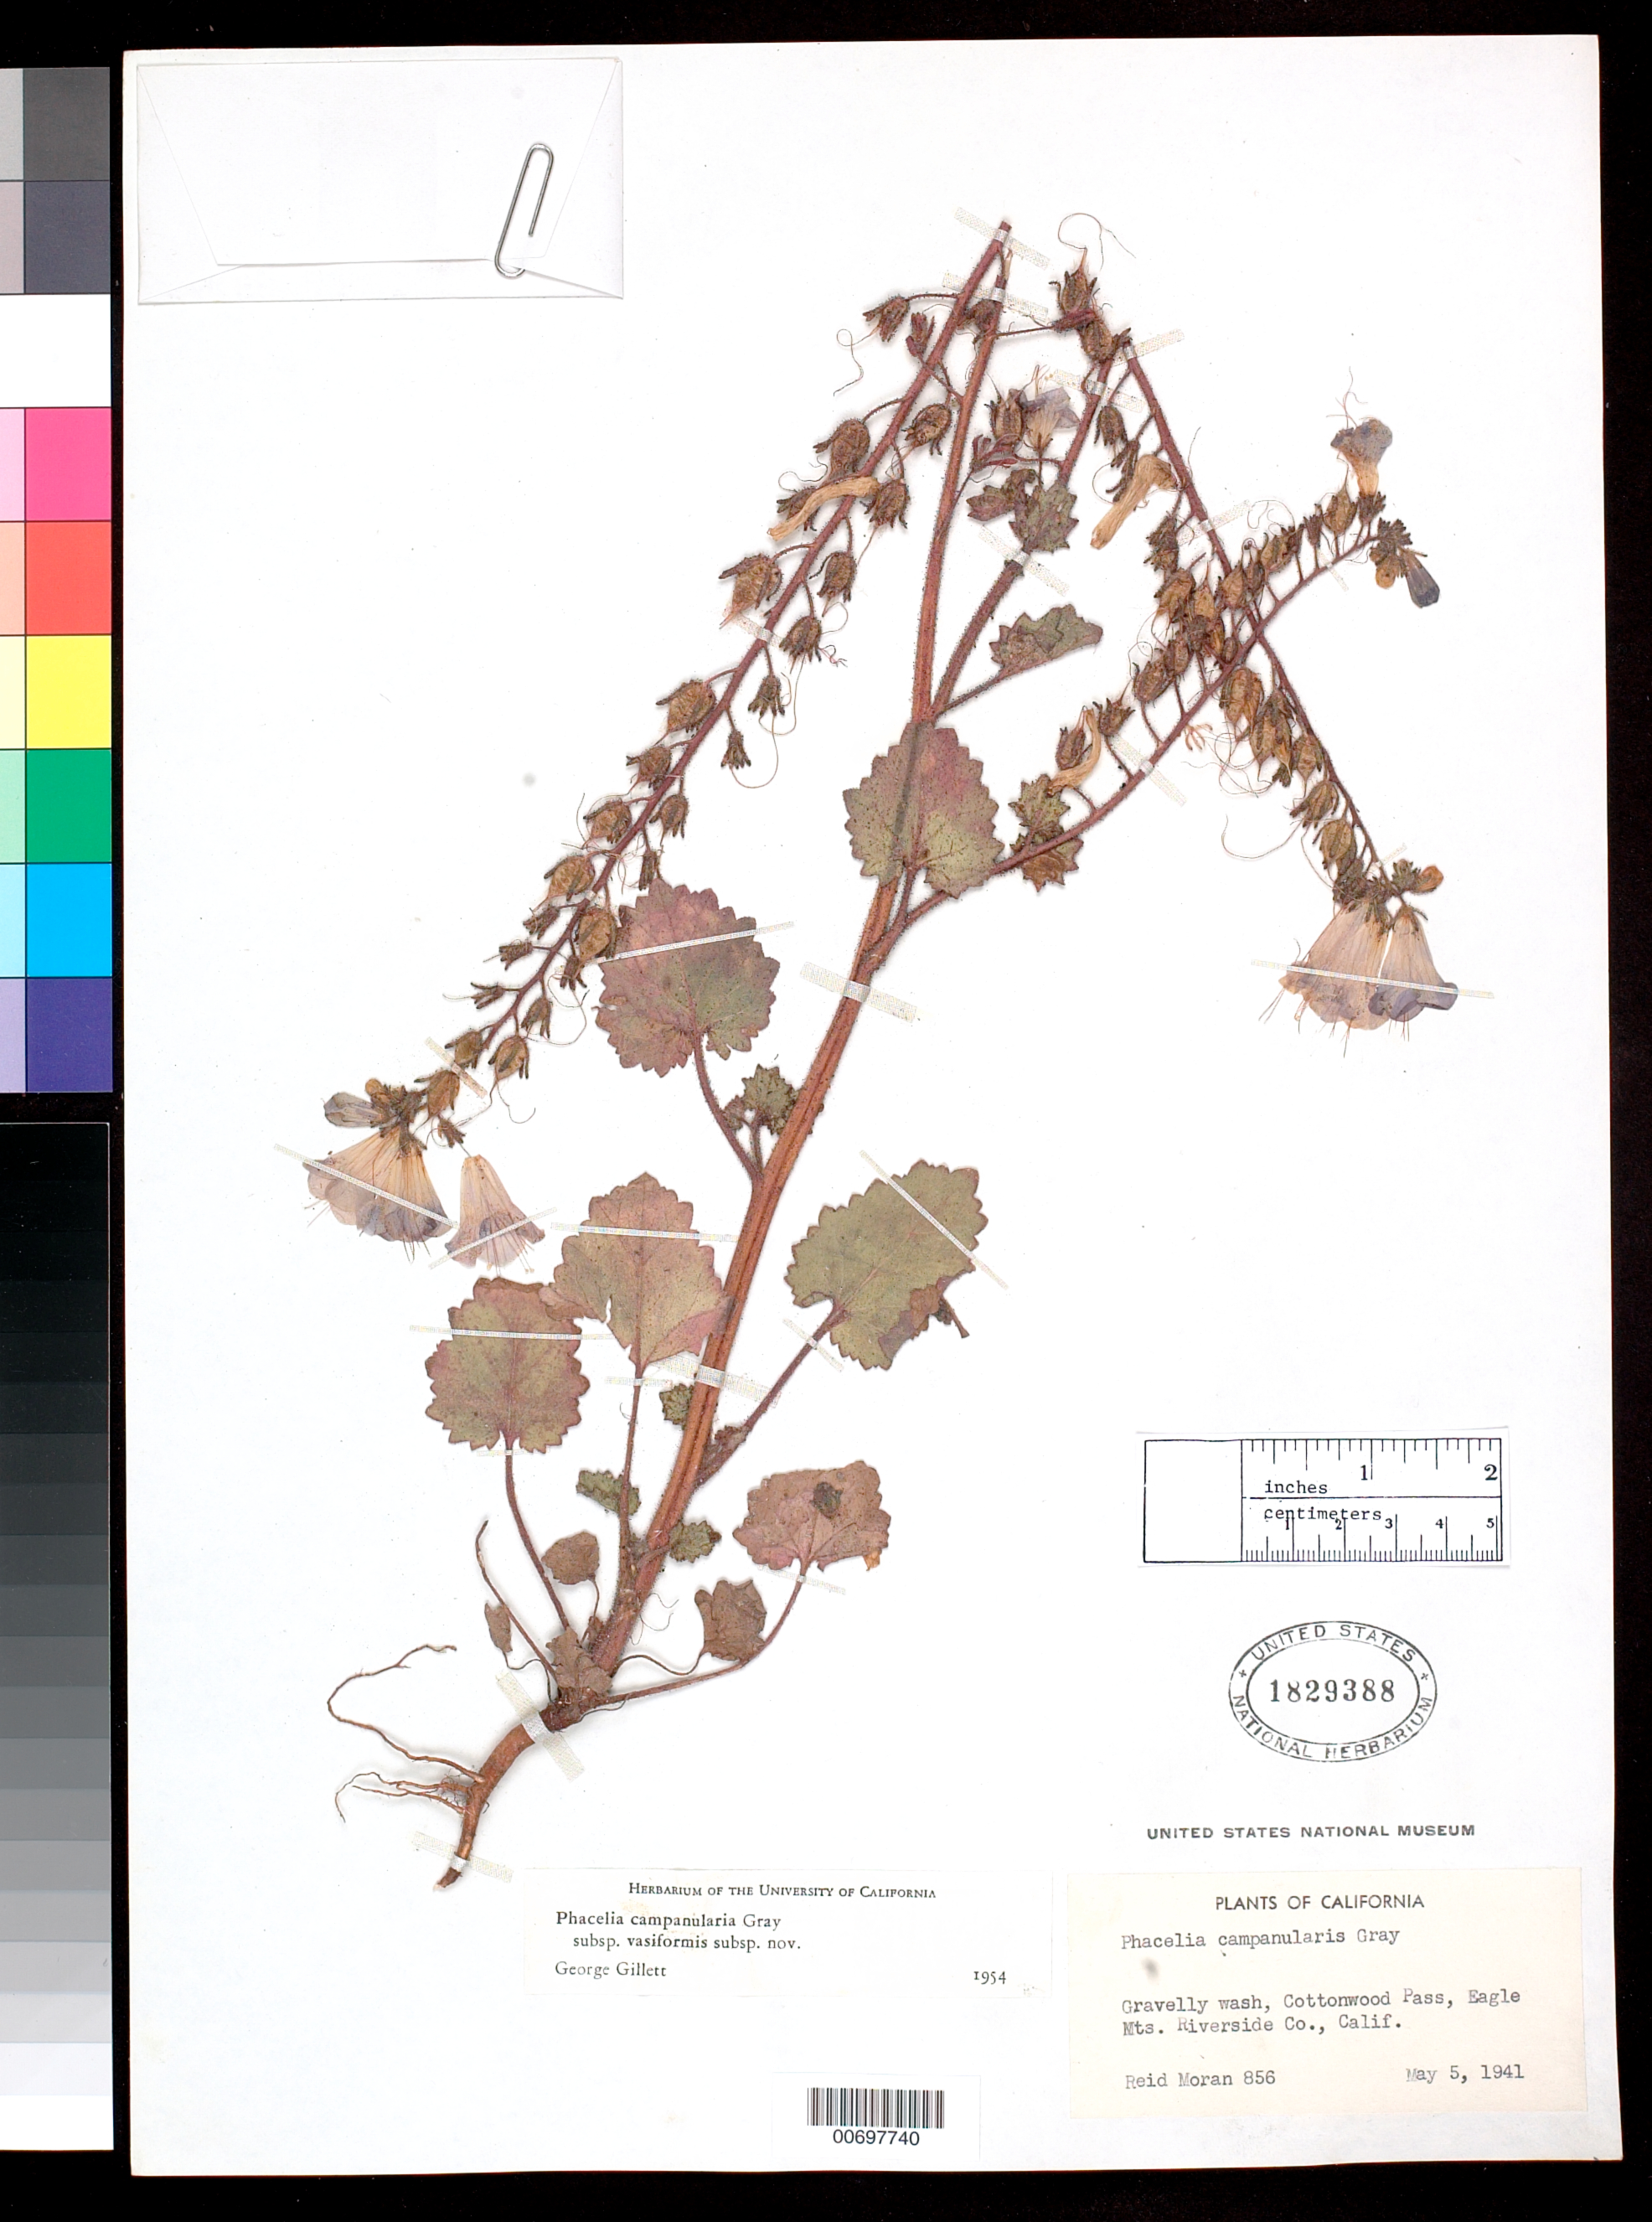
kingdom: Plantae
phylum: Tracheophyta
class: Magnoliopsida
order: Boraginales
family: Hydrophyllaceae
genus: Phacelia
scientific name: Phacelia campanularia subsp. vasiformis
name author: G.W. Gillett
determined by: Gillett, G. W.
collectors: R. V. Moran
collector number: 856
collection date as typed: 05 May 1941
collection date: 1941-05-05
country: United States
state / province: California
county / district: Riverside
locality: Cottonwood Pass, Eagle Mts.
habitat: Gravelly wash.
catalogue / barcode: US 1829388